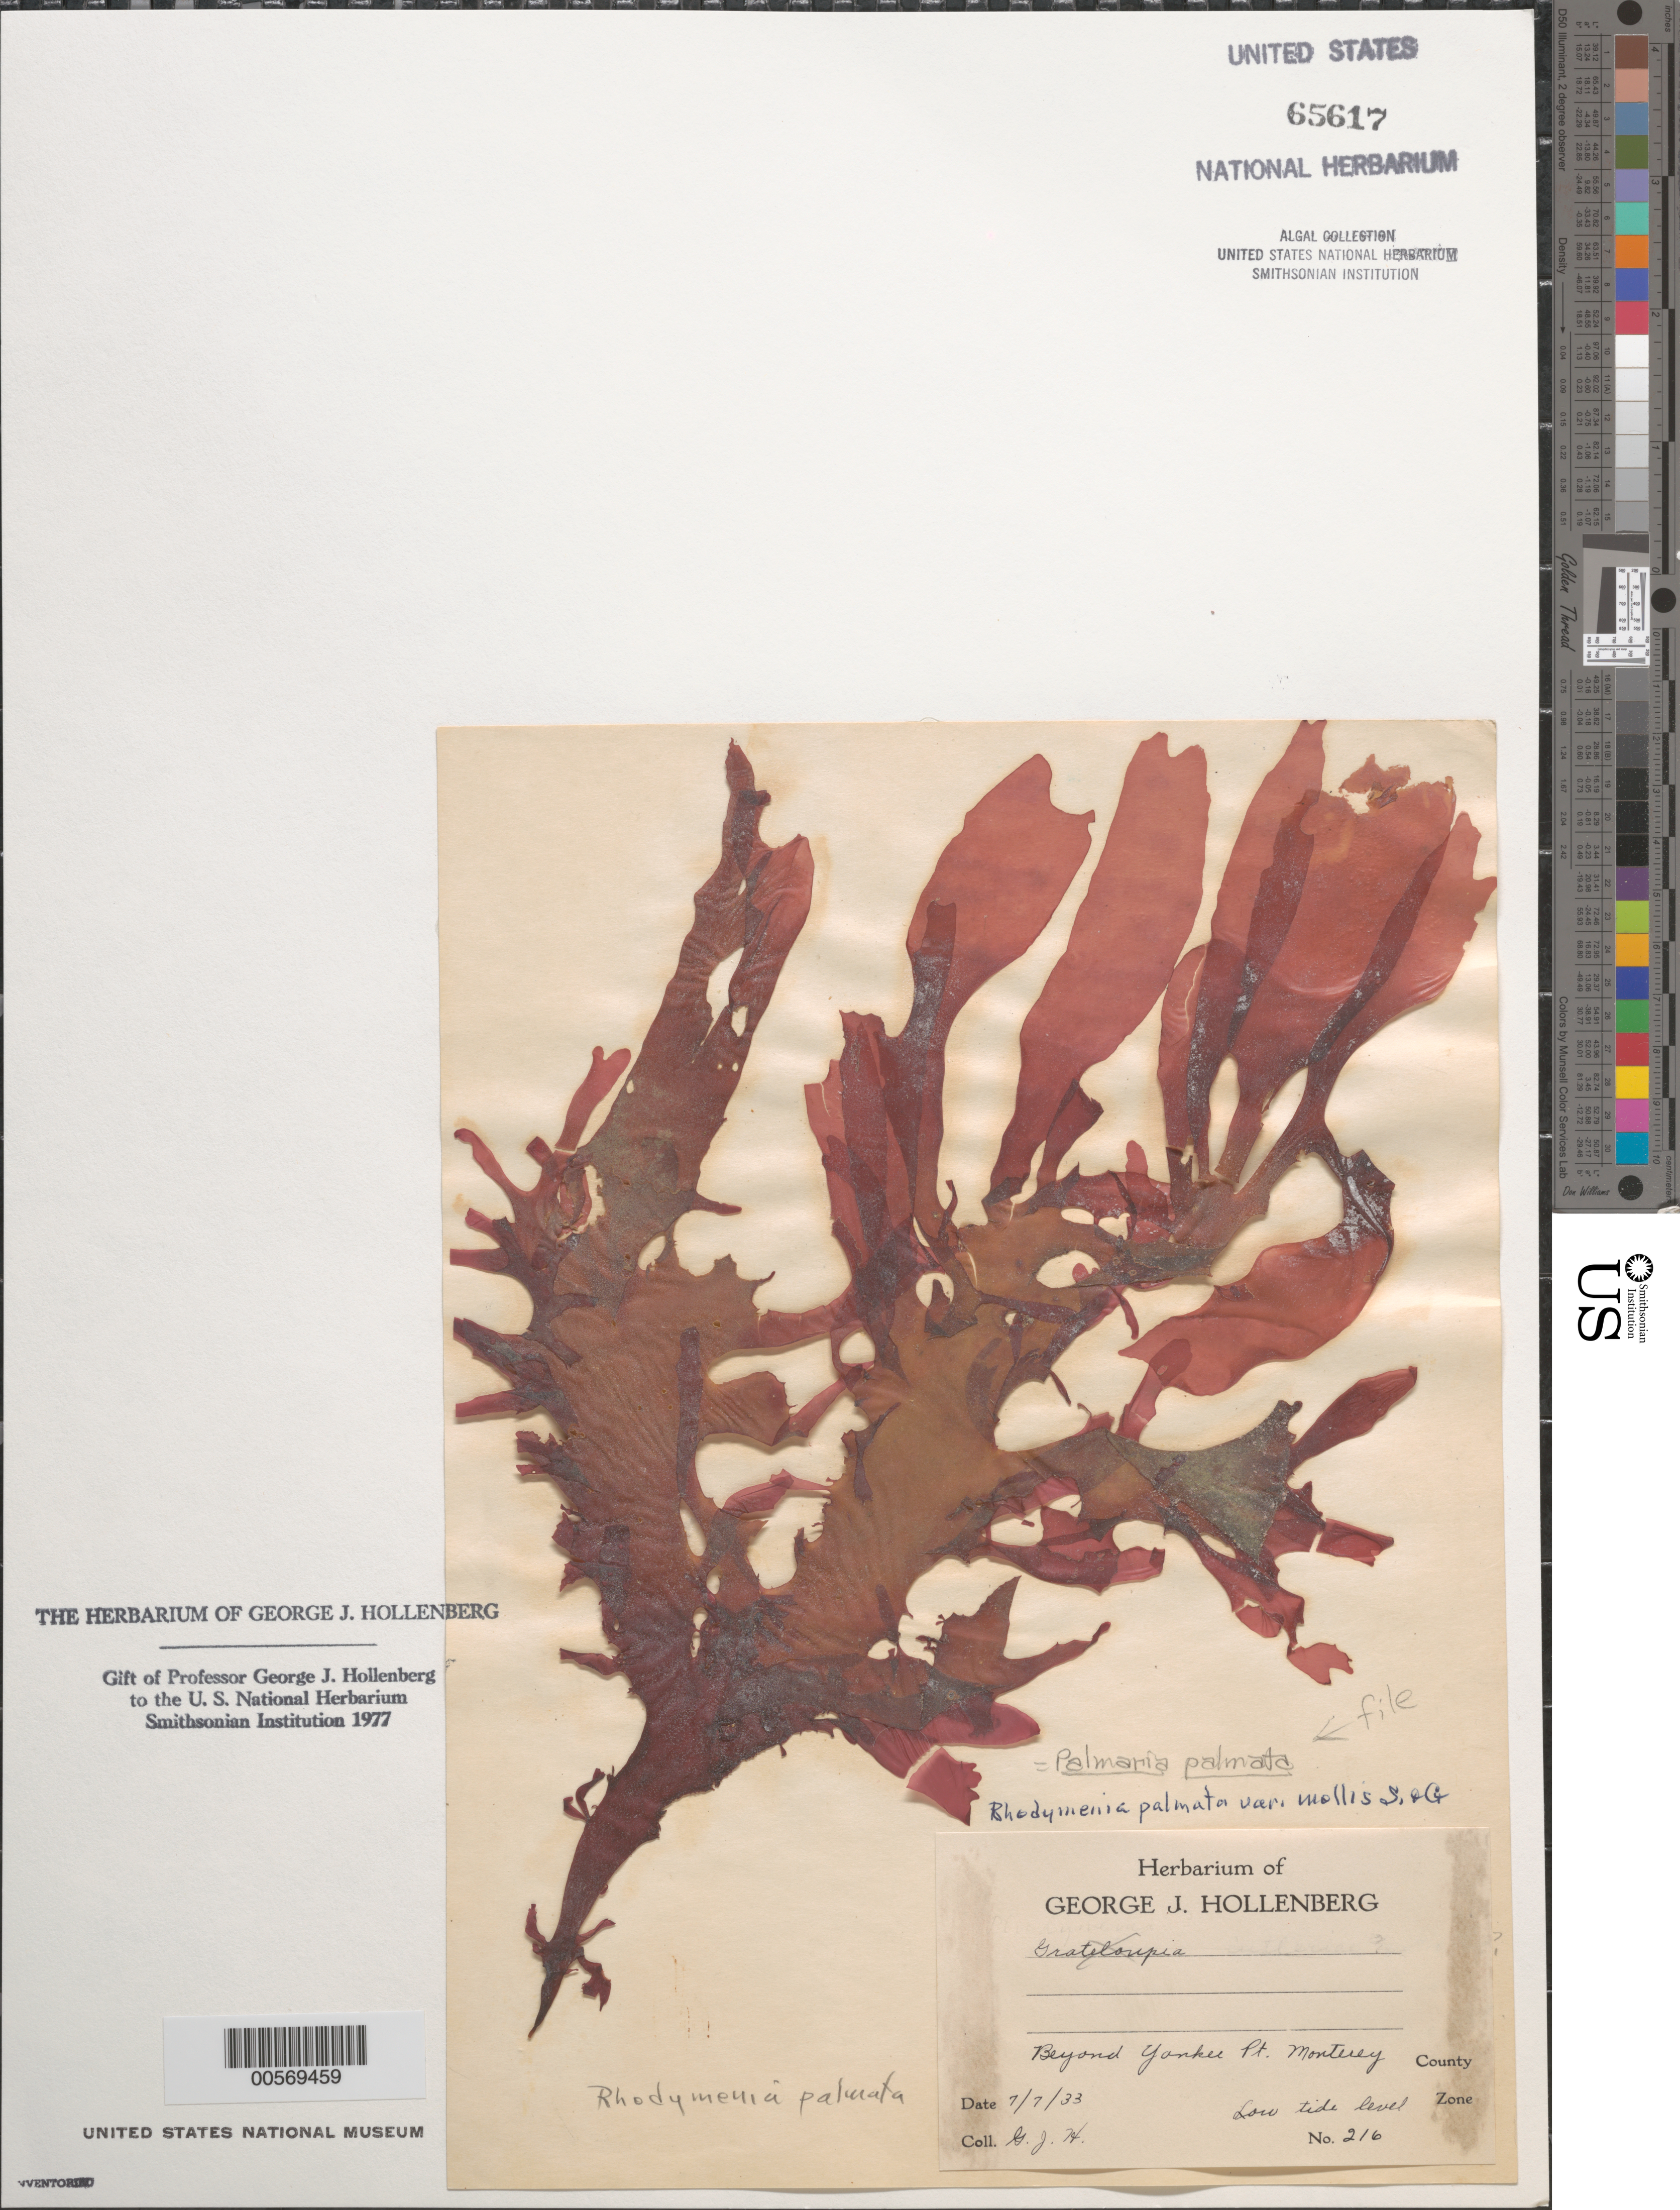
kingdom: Plantae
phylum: Rhodophyta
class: Florideophyceae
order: Palmariales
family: Palmariaceae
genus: Palmaria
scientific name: Palmaria palmata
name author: (L.) F. Weber & D. Mohr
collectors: G. Hollenberg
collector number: GJH 216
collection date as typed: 07 Jul 1933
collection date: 1933-07-07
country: United States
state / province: California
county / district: Monterey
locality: Beyond Yankee Point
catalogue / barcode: US 65617